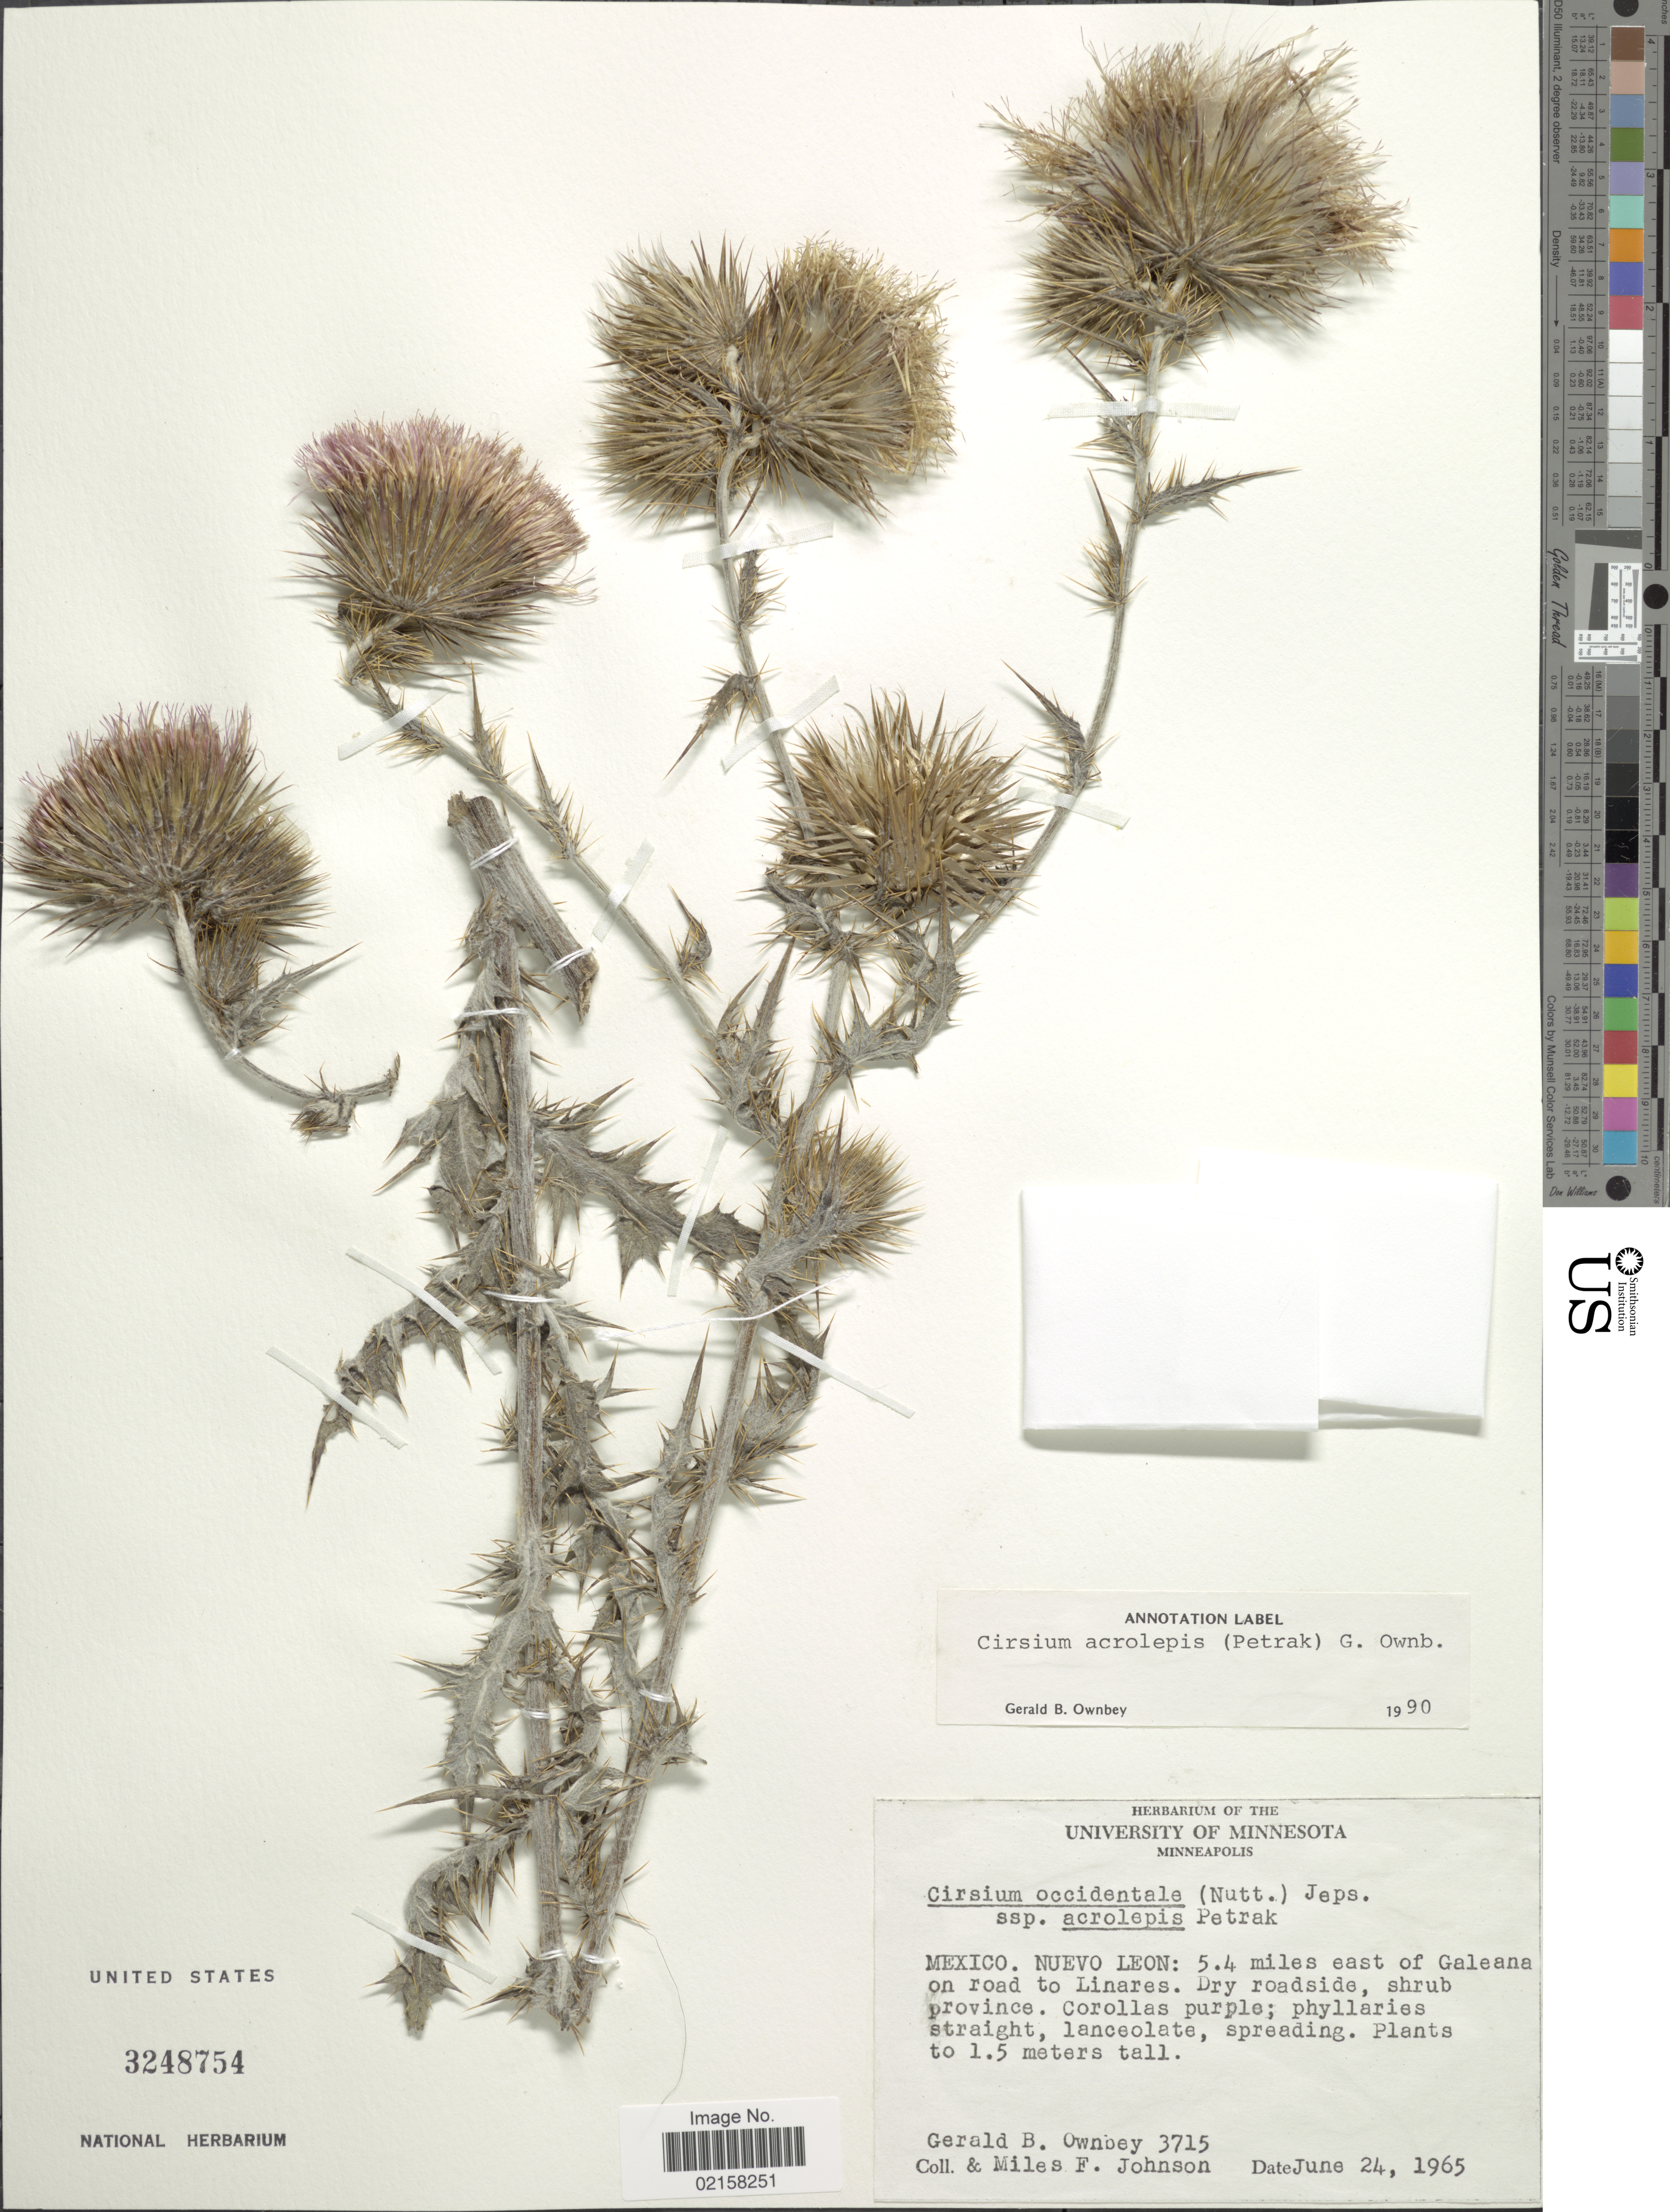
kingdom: Plantae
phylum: Tracheophyta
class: Magnoliopsida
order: Asterales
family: Asteraceae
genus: Cirsium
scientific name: Cirsium acrolepis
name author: (Petr.) G.B. Ownbey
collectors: G. B. Ownbey & M. F. Johnson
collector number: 3715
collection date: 1965-06-24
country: Mexico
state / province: Nuevo León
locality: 5.4 miles east of Galean on road to Linares, dry roadside, shrub province.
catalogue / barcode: US 3248754